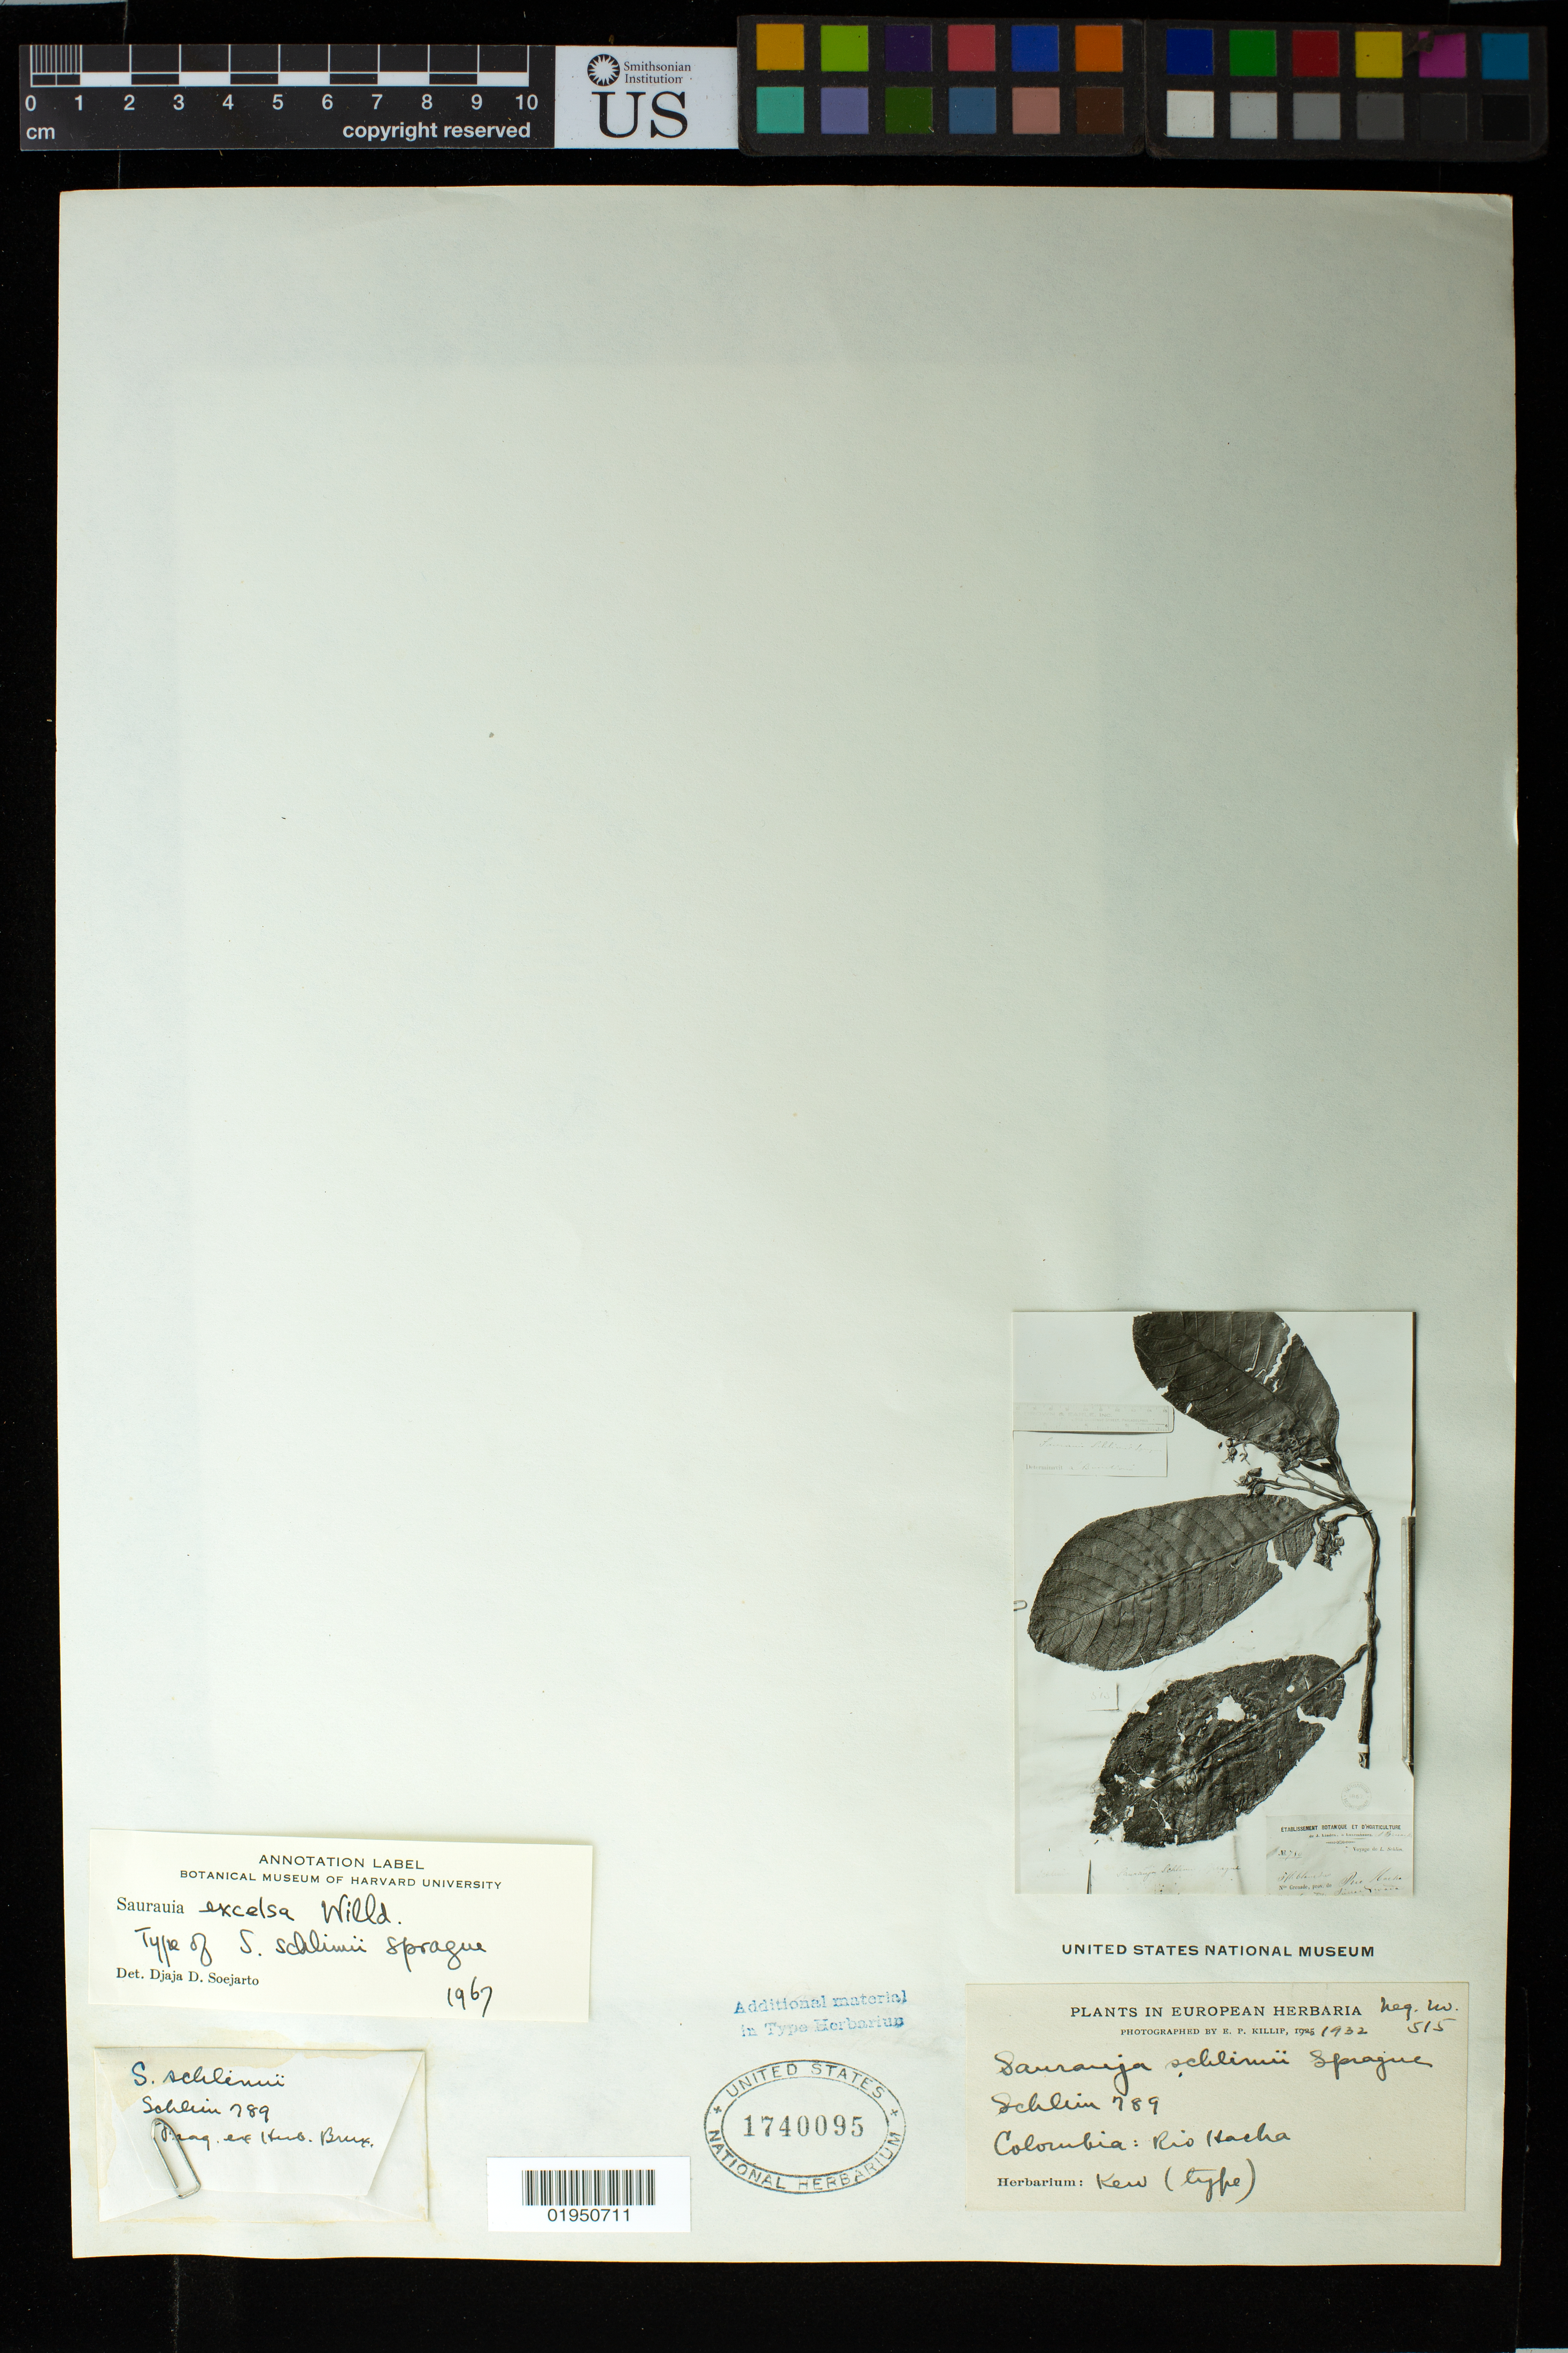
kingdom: Plantae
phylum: Tracheophyta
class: Magnoliopsida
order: Ericales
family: Actinidiaceae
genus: Saurauia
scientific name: Saurauia excelsa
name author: Willd.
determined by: Soejarto, D. D.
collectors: L. Schlim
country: Colombia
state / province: La Guajira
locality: Rio Hacha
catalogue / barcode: US 1740095